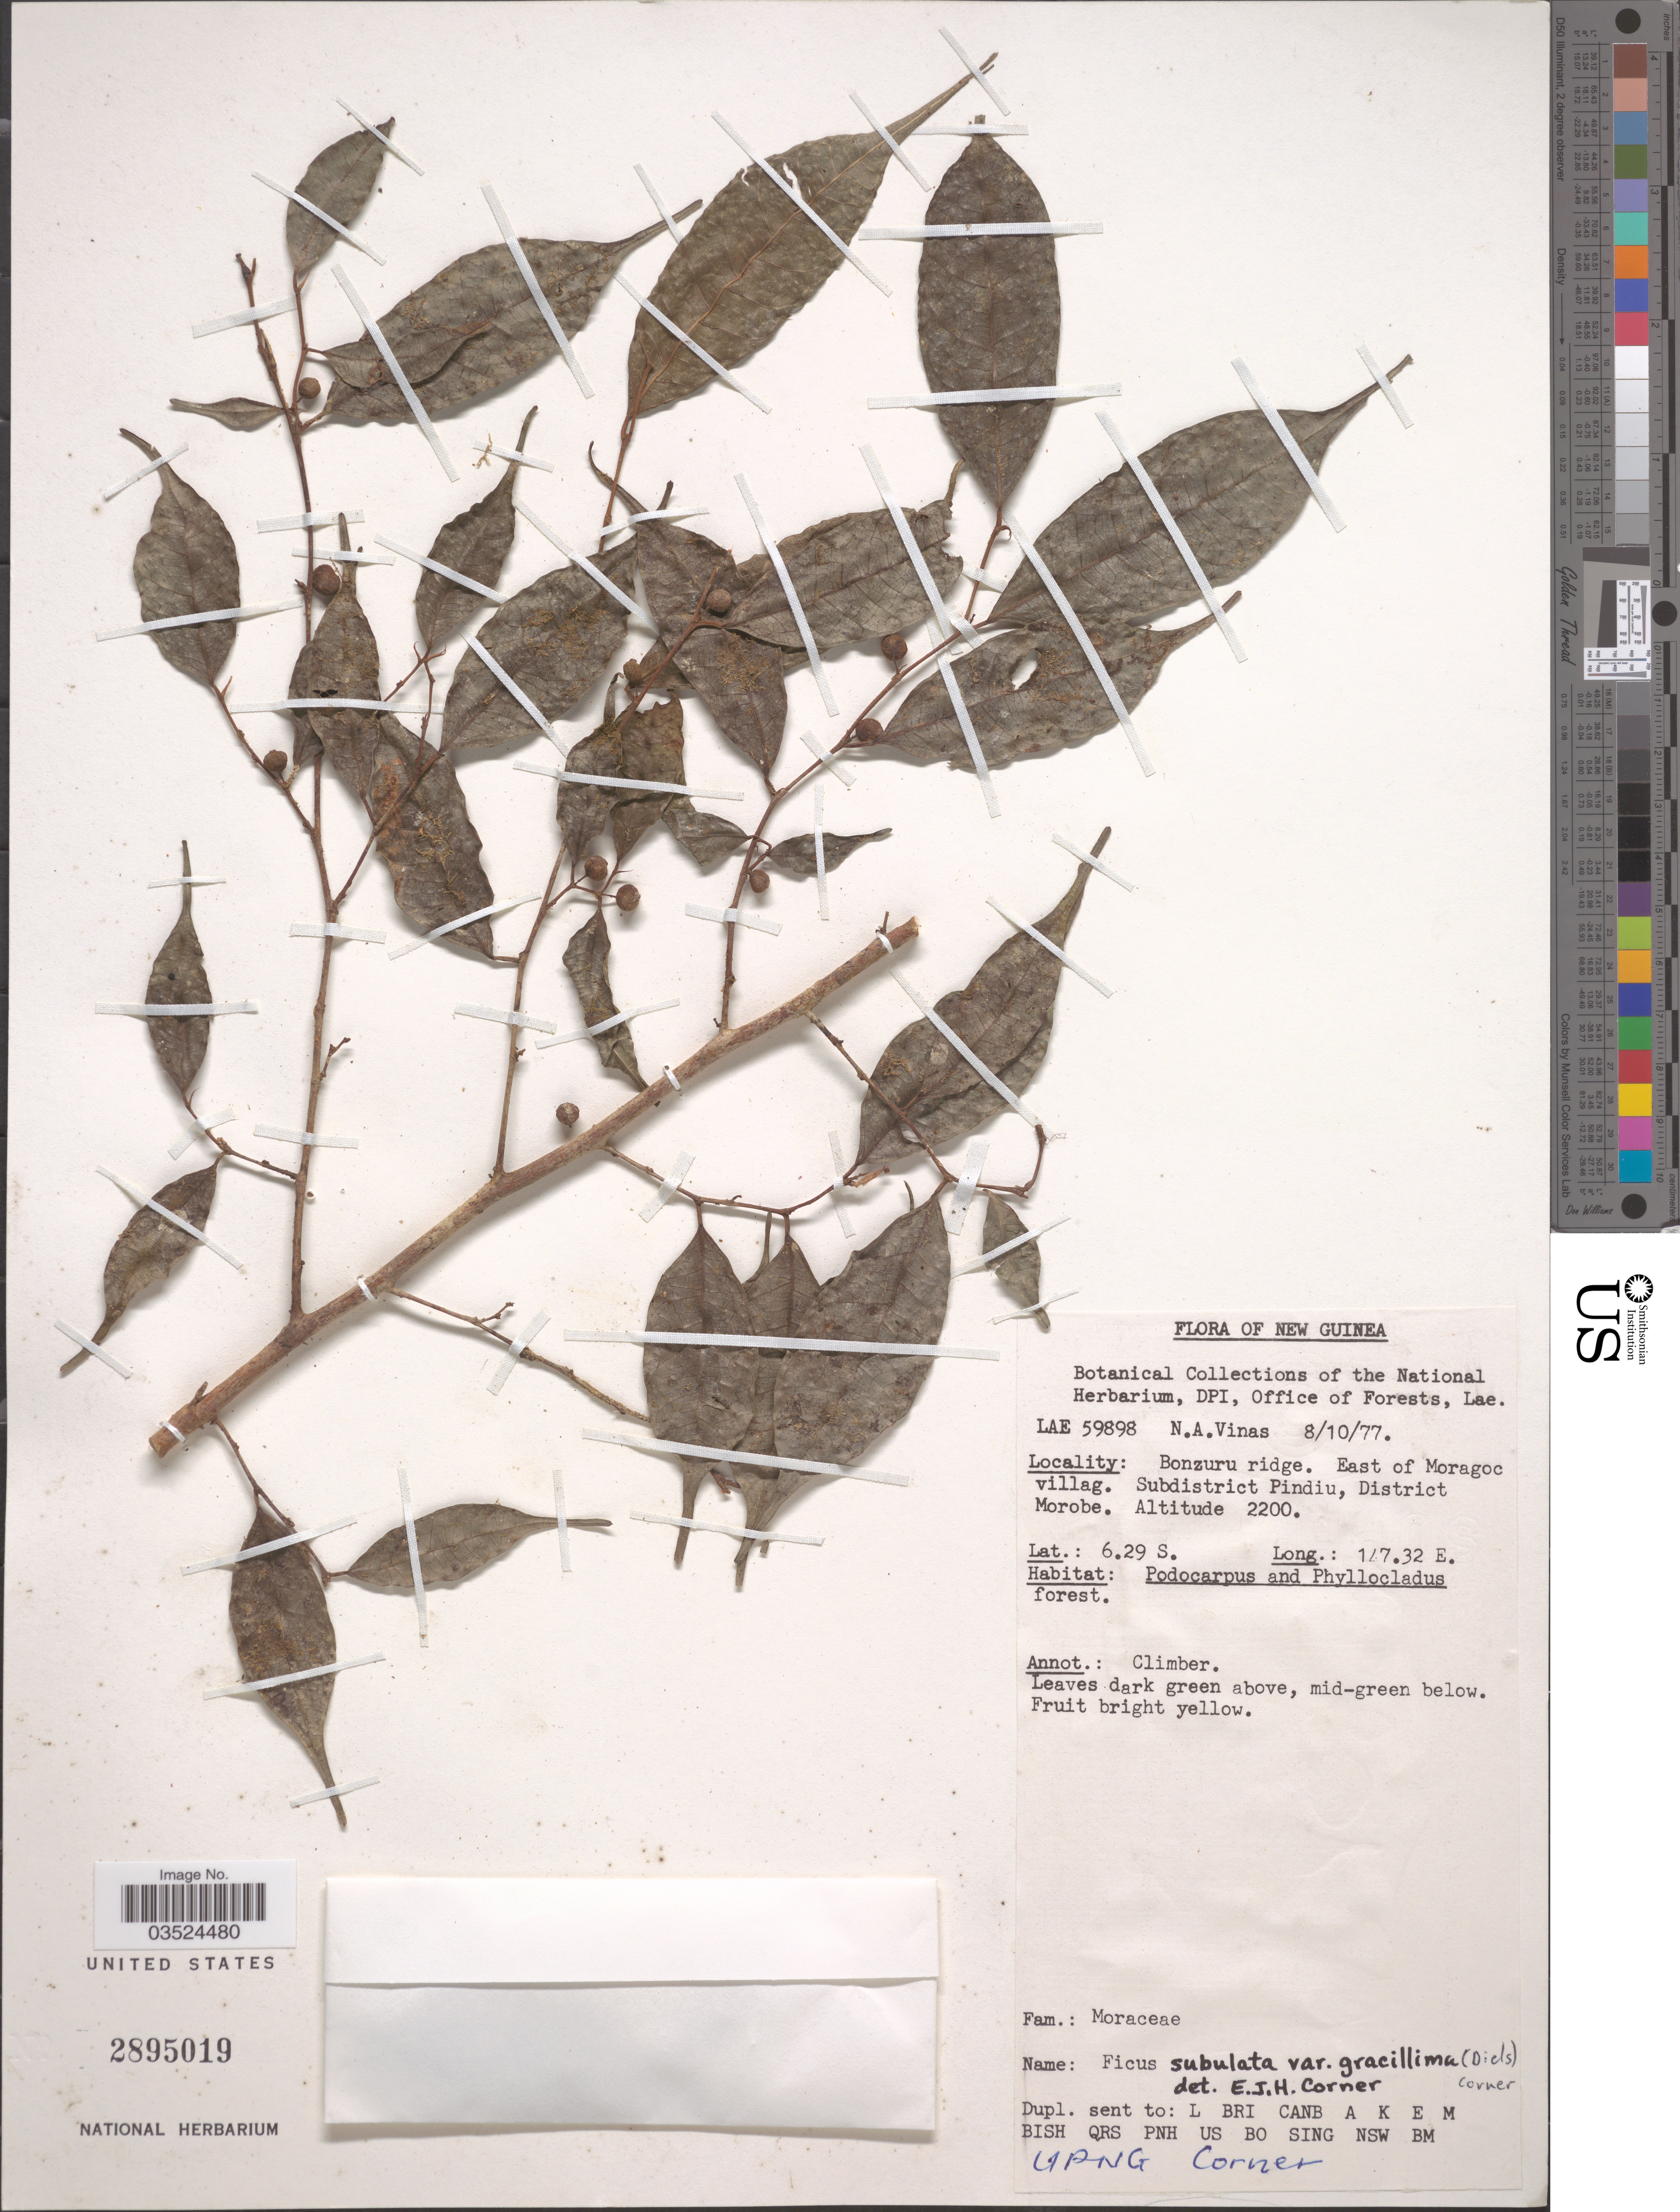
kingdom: Plantae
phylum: Tracheophyta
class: Magnoliopsida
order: Rosales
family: Moraceae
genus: Ficus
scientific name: Ficus subulata var. gracillima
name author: (Diels) Corner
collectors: N. Vinas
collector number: LAE59898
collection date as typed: Transcribed d/m/y: 8/10/77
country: Papua New Guinea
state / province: Morobe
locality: New Guinea. Bonzuru ridge. East of Moragoc villag. Subdistrict Pindiu, District Morobe.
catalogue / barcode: US 2895019